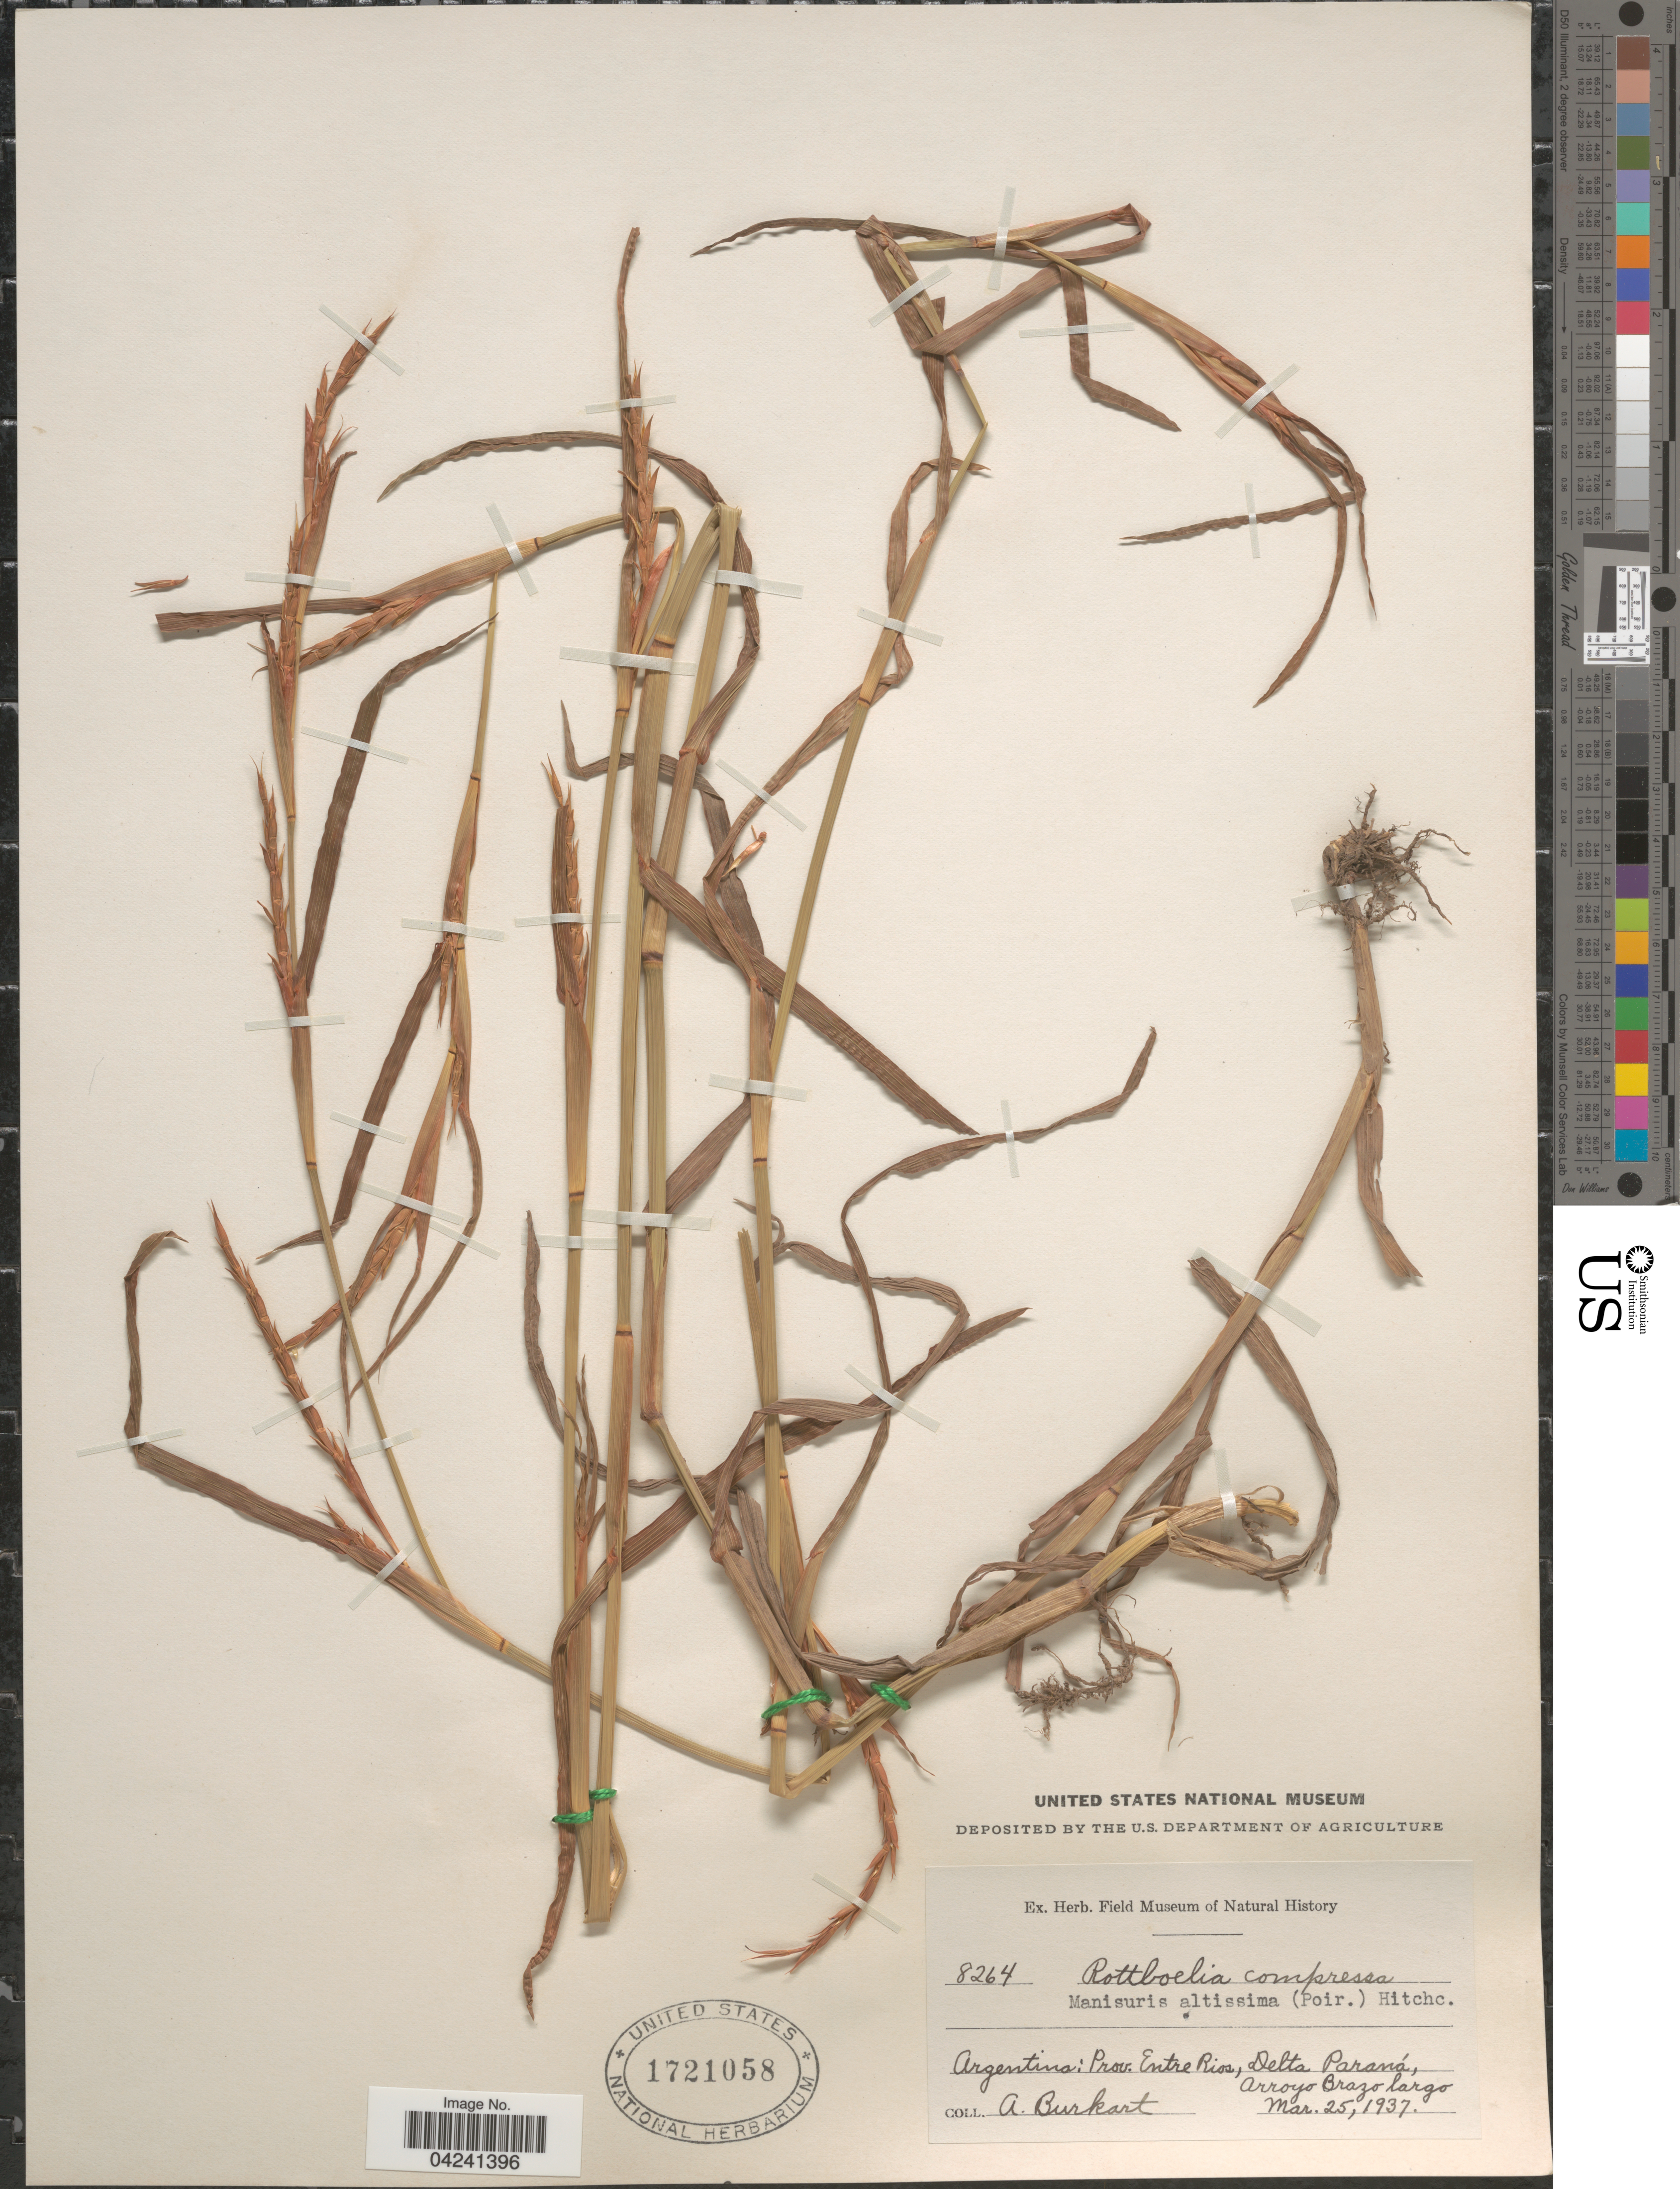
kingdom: Plantae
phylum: Tracheophyta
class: Liliopsida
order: Poales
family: Poaceae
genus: Hemarthria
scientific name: Hemarthria altissima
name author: (Poir.) Stapf & C. E. Hubb.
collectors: A. E. Burkart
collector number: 8264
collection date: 1937-03-25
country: Argentina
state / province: Entre Rios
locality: Delta Paraná, Arroyo Brazo largo.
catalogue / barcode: US 1721058